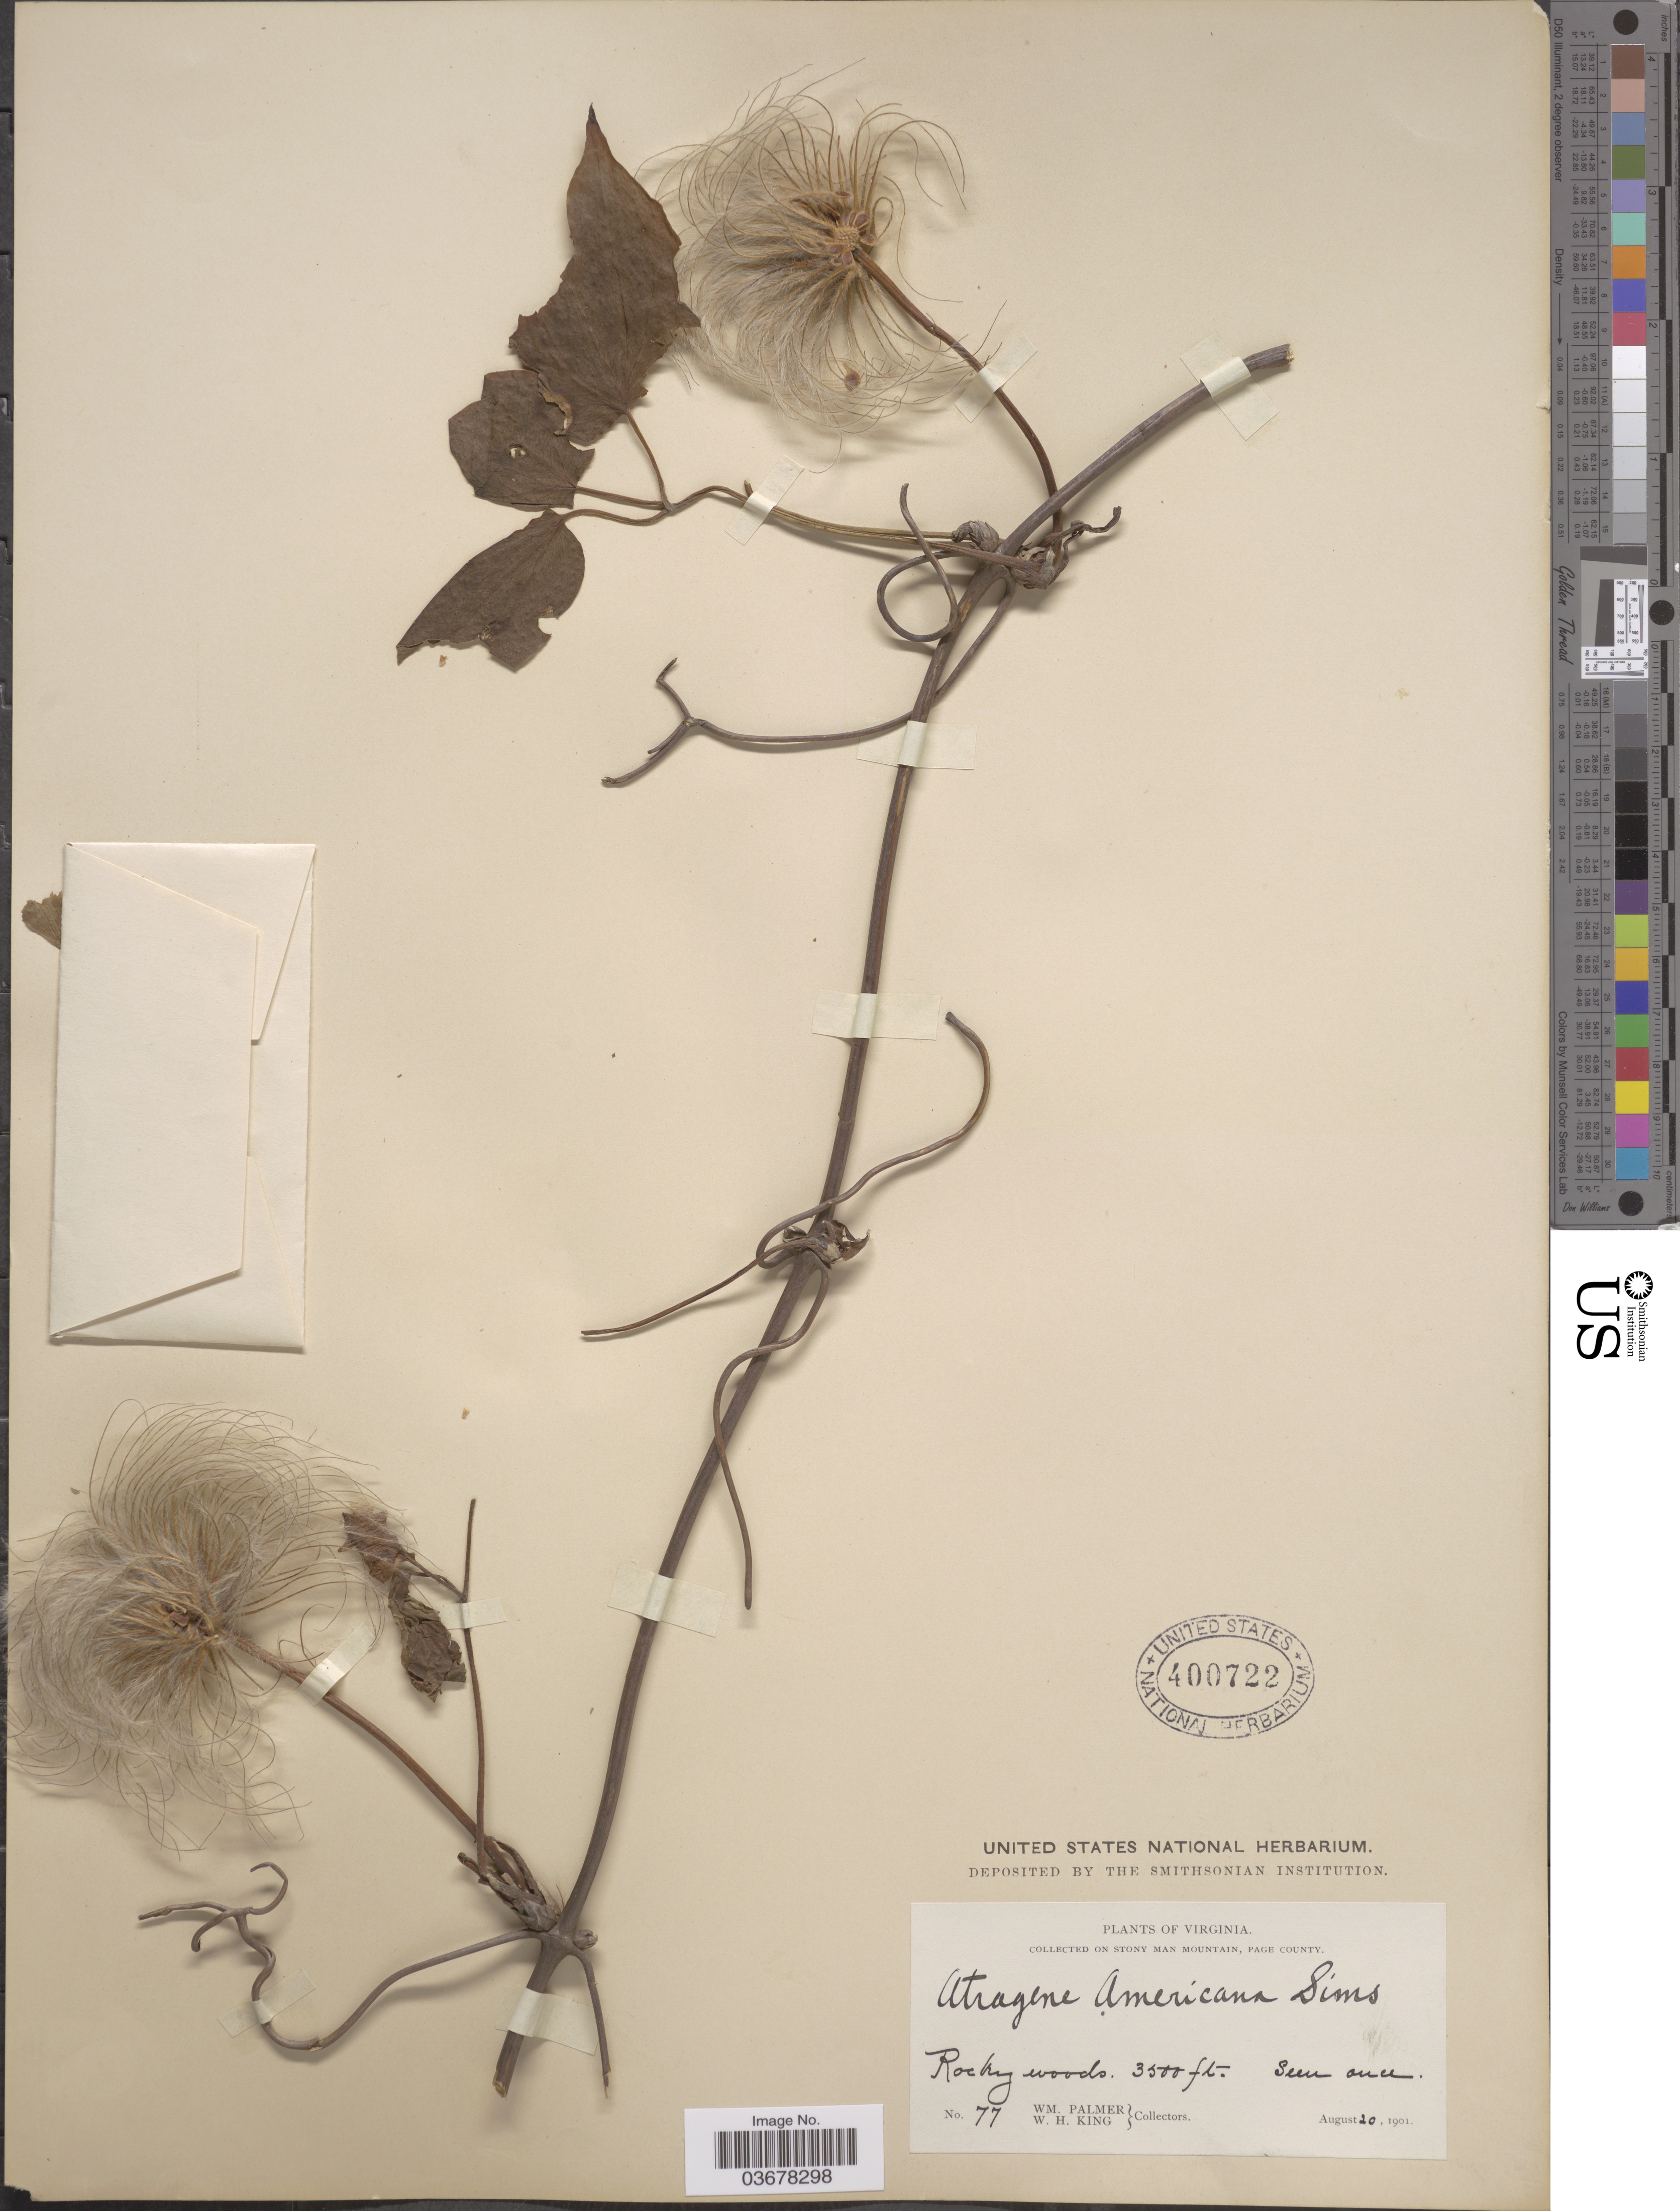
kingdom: Plantae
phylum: Tracheophyta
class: Magnoliopsida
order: Ranunculales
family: Ranunculaceae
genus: Clematis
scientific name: Clematis occidentalis var. occidentalis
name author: (Hornem.) DC.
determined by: Strong, M. T., (US), Smithsonian Institution - National Museum of Natural History (UNITED STATES)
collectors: W. Palmer & W. H. King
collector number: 77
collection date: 1901-08-20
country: United States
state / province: Virginia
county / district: Page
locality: On Stony Man Mountain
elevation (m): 1067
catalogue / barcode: US 400722